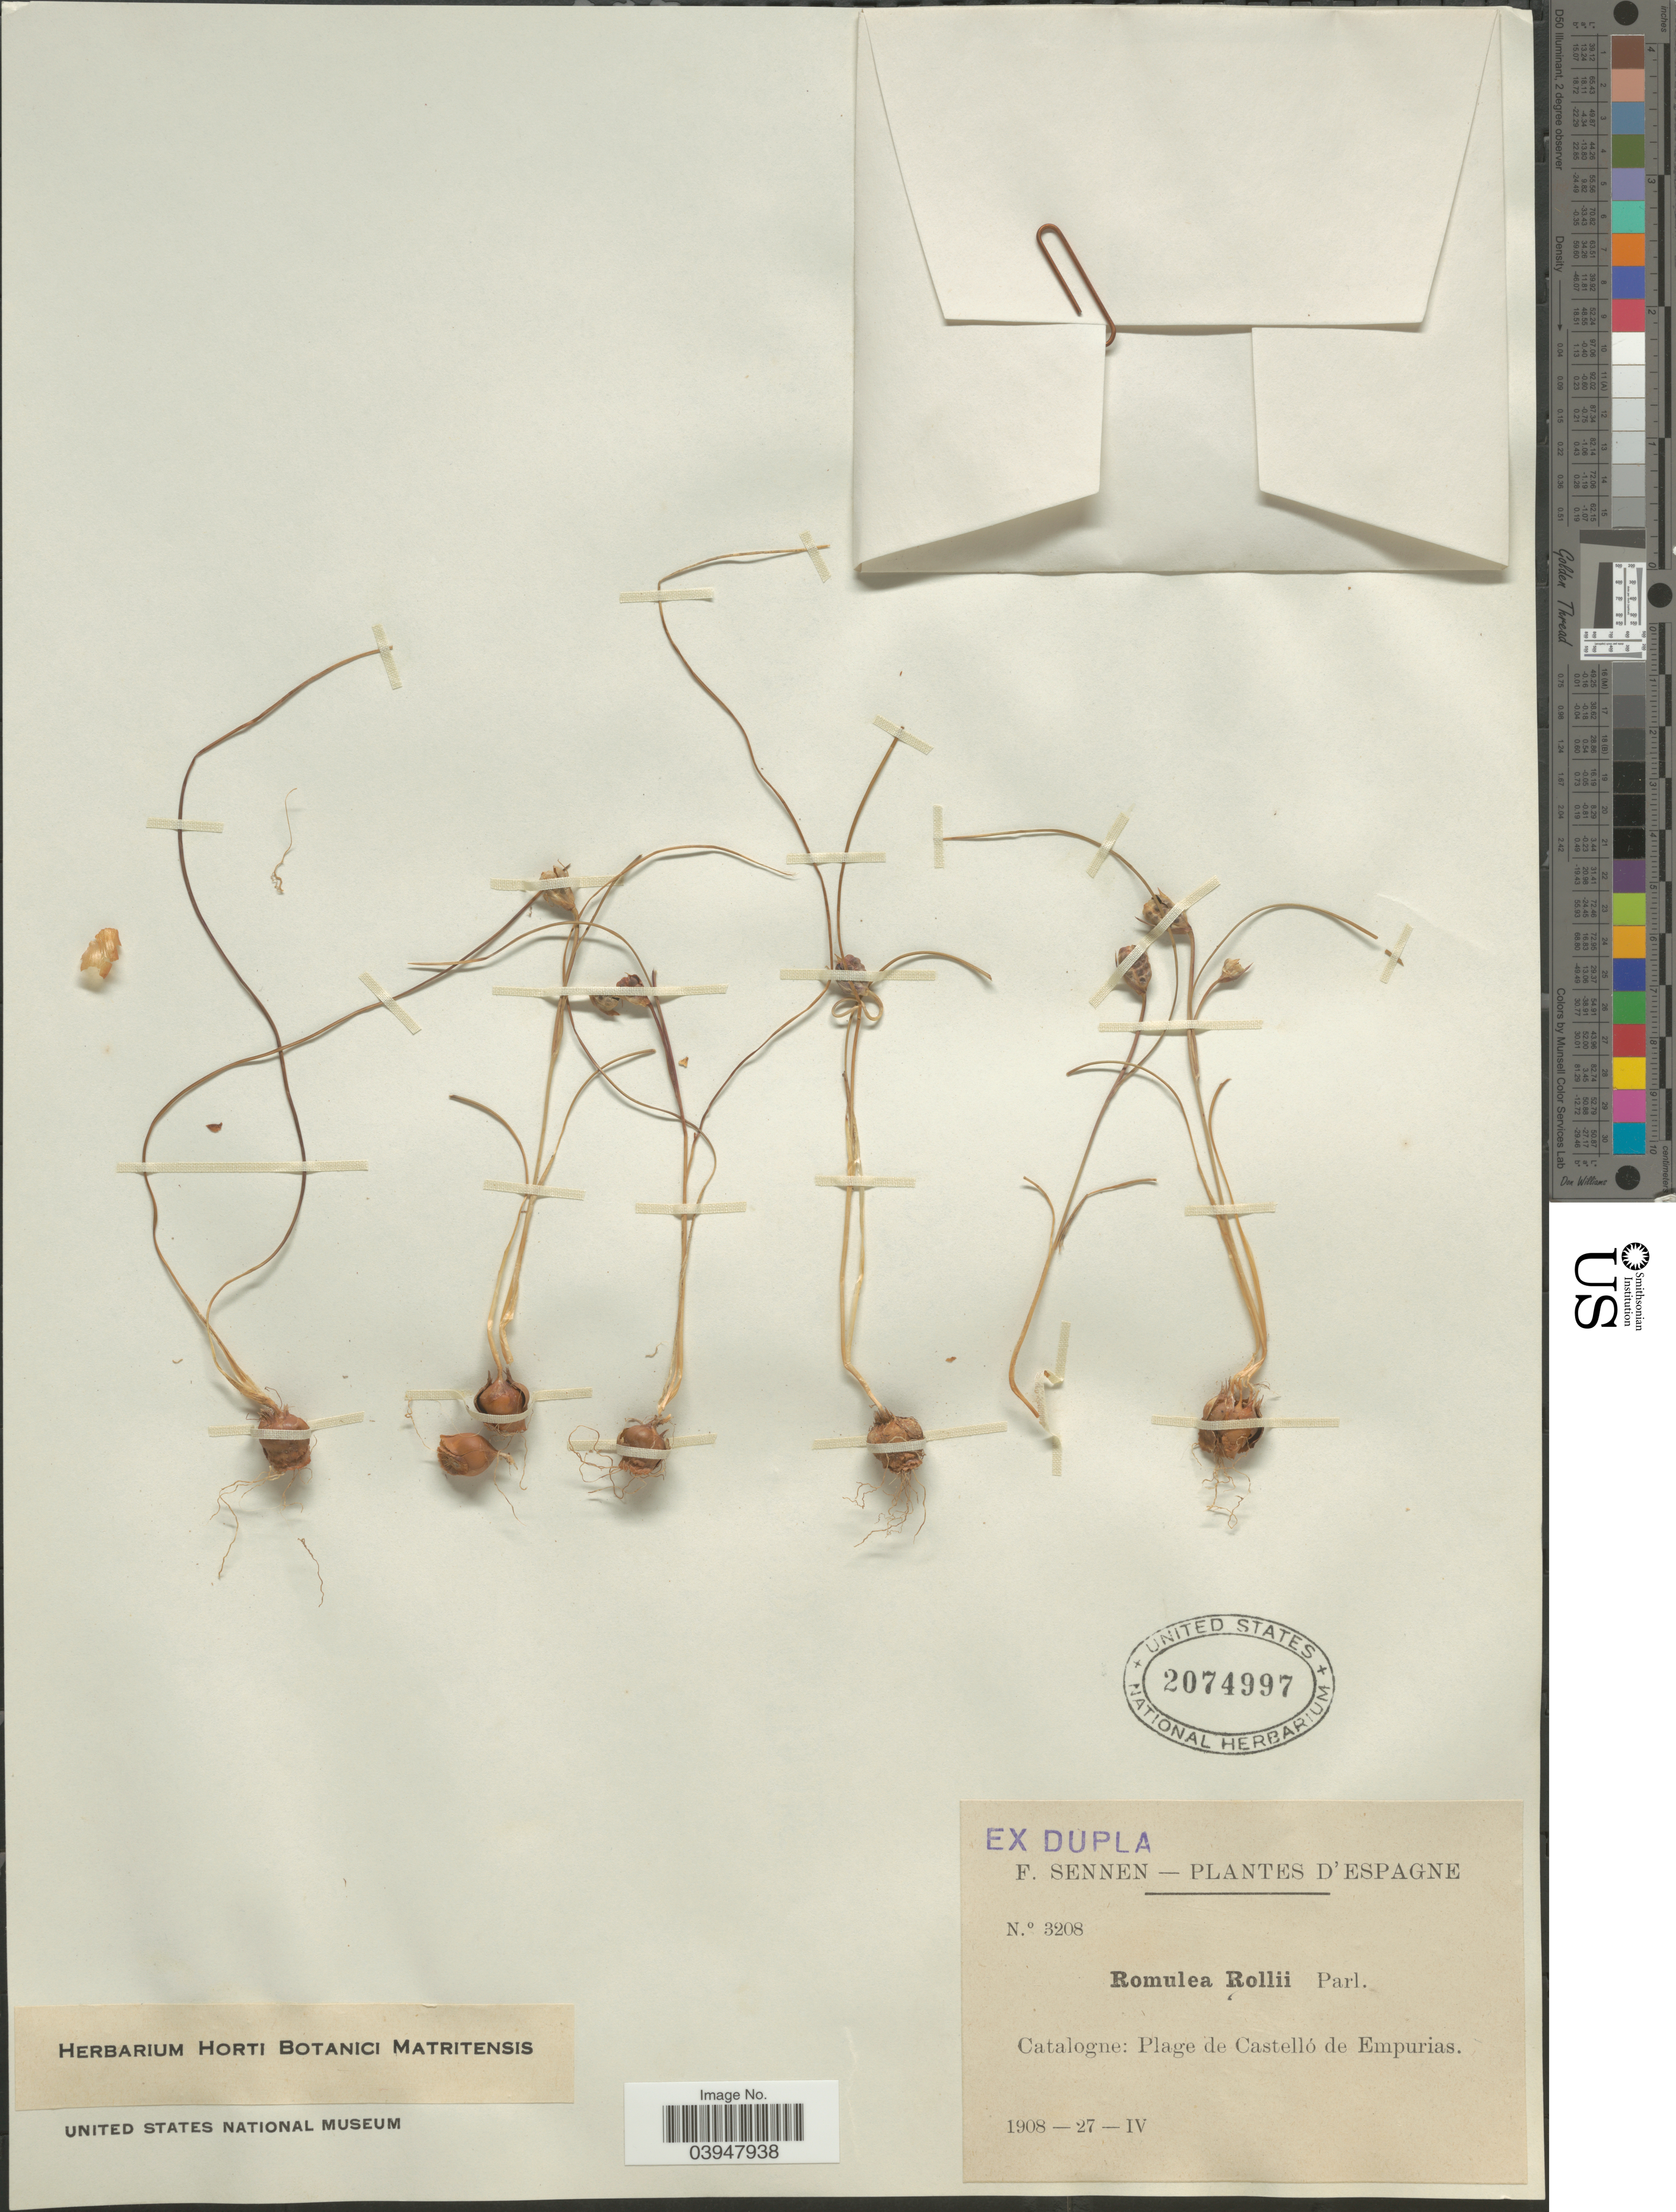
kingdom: Plantae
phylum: Tracheophyta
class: Liliopsida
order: Asparagales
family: Iridaceae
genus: Romulea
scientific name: Romulea rollii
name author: Parl.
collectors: E. Sennen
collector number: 3208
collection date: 1908-04-27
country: Spain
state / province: Catalunya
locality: Catalogne: Plage de Castelló de Empurias.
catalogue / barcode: US 2074997